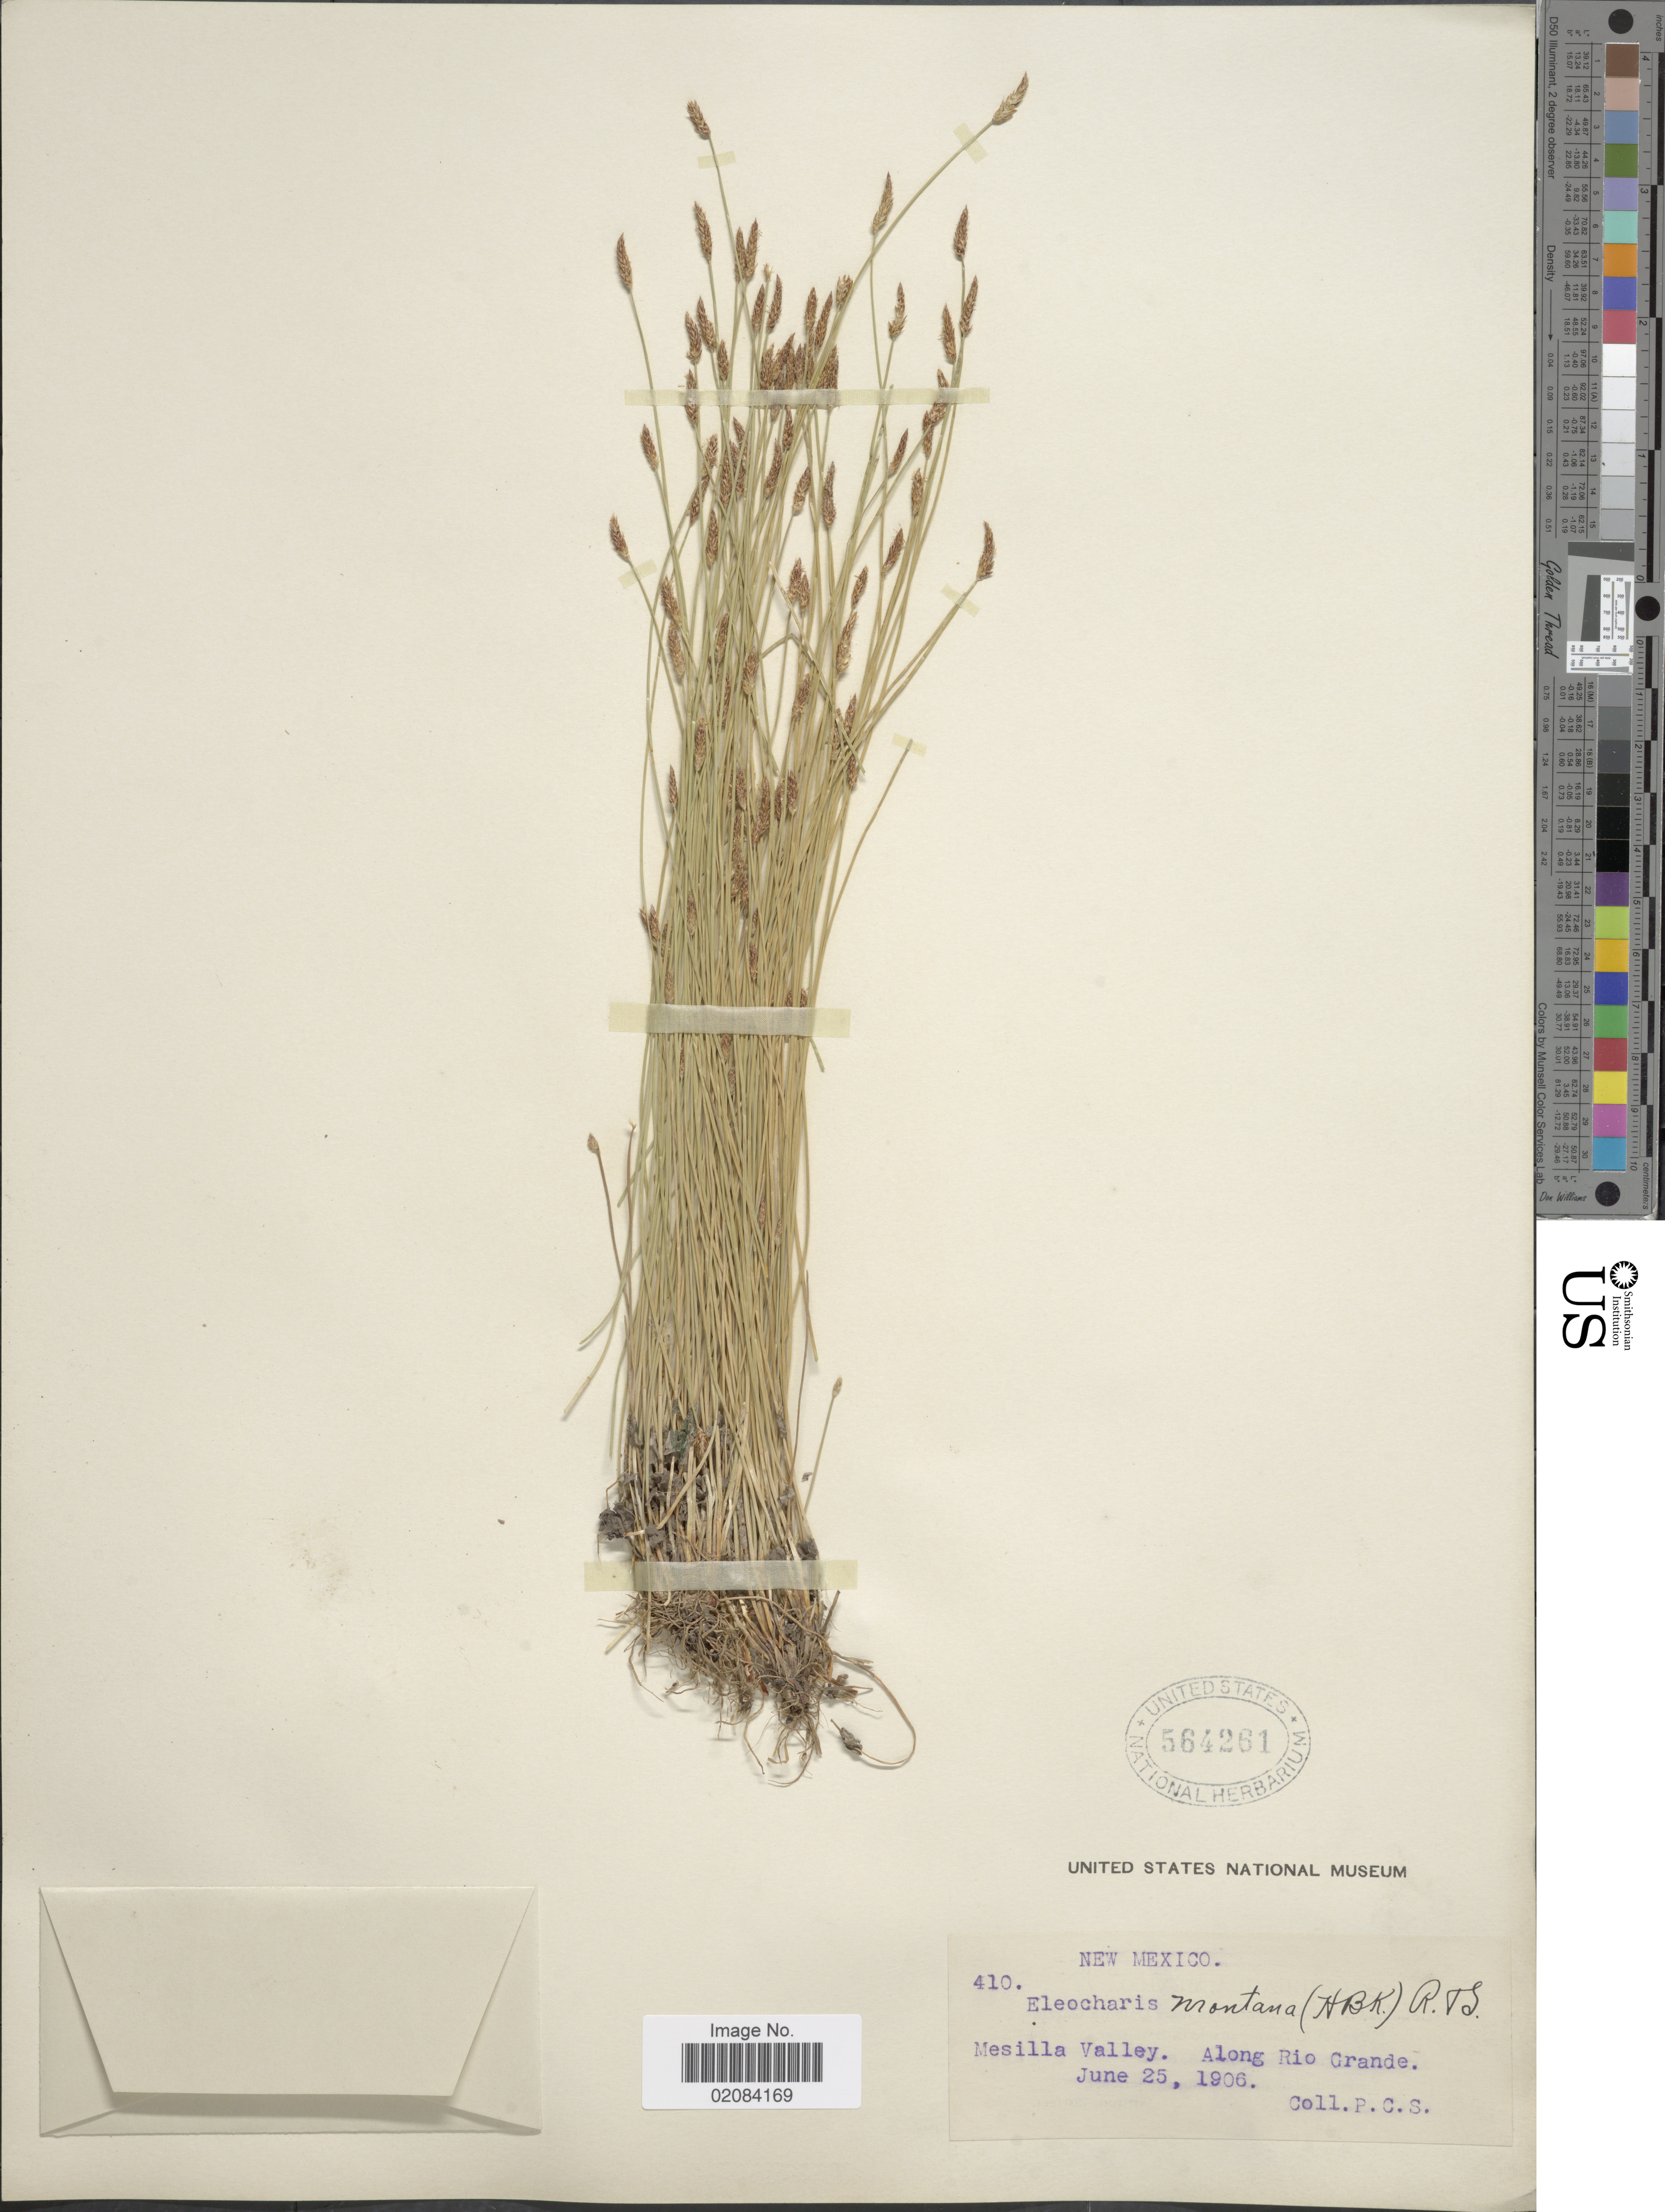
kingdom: Plantae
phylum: Tracheophyta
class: Liliopsida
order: Poales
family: Cyperaceae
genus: Eleocharis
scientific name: Eleocharis parishii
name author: Britton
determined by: Svenson, H. K.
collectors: P. C. S.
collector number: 410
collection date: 1906-06-25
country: United States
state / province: New Mexico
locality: Mesilla valley, Along Rio Grande.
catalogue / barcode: US 564261